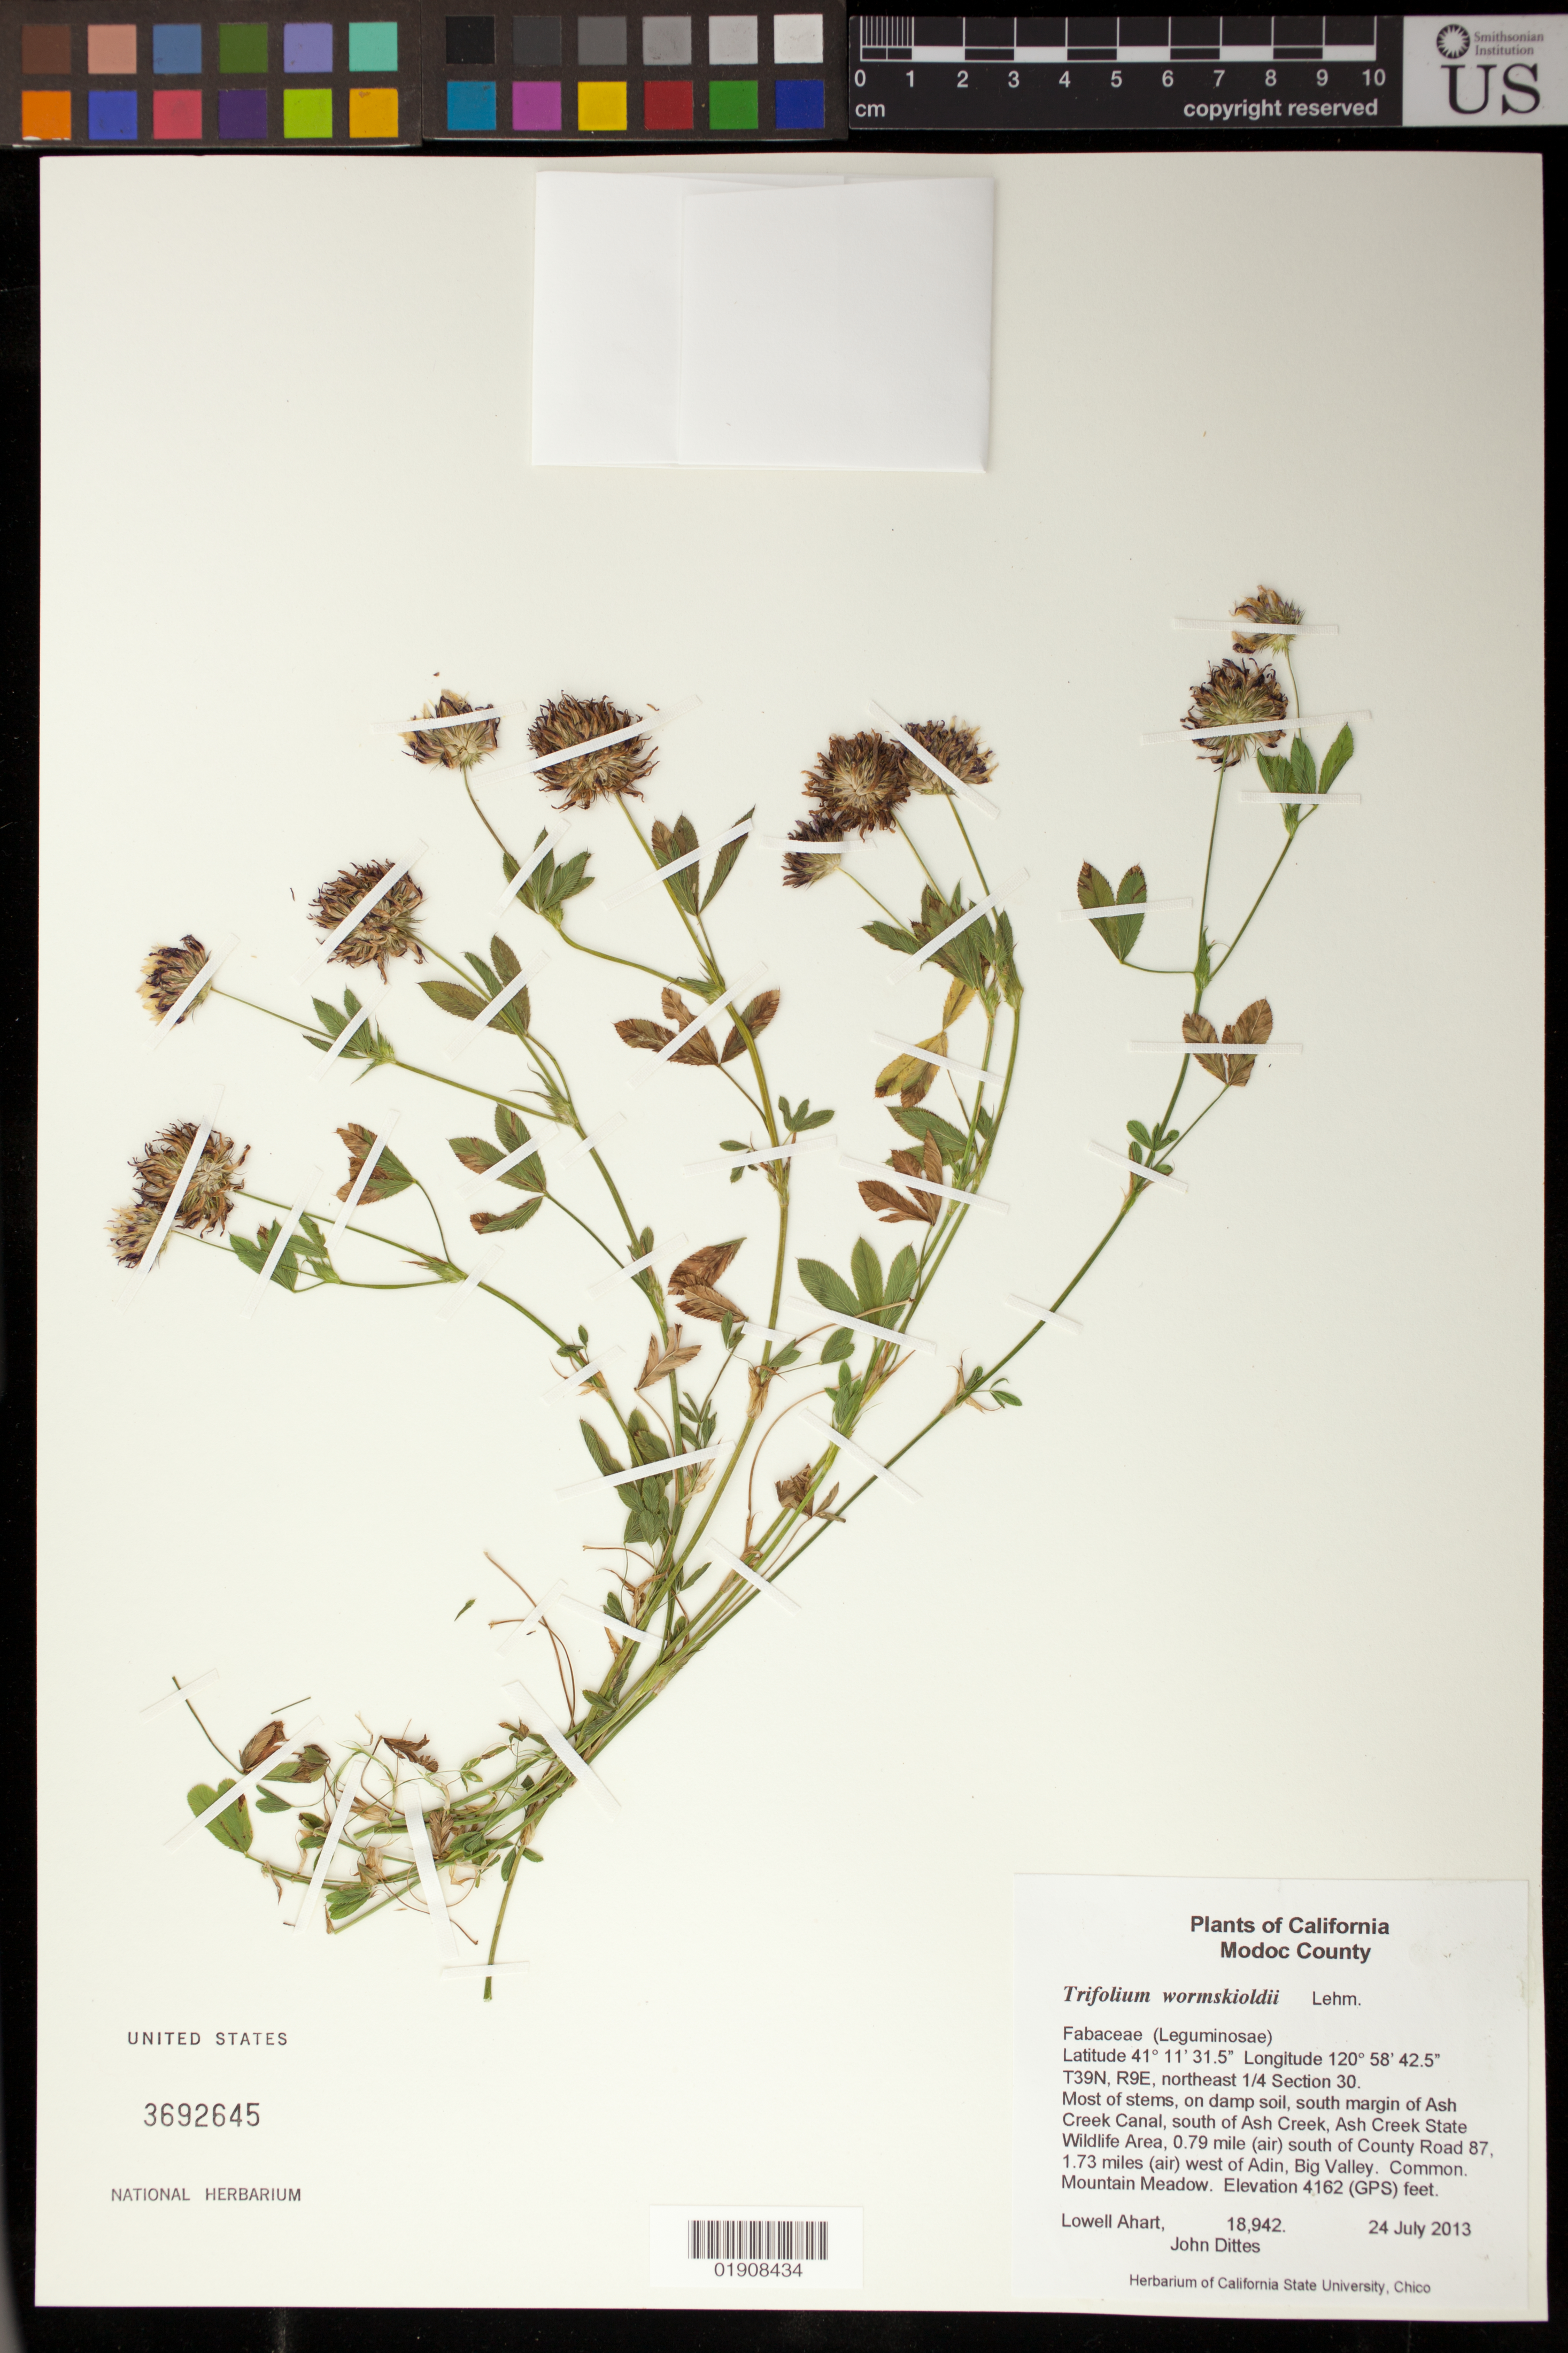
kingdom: Plantae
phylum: Tracheophyta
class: Magnoliopsida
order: Fabales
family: Fabaceae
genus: Trifolium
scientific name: Trifolium wormskioldii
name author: Lehm.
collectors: L. Ahart & J. Dittes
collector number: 18942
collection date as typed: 24 Jul 2013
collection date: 2013-07-24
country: United States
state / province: California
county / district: Modoc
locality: South margin of Ash Creek Canal, south of Ash Creek, Ash Creek State Wildlife Area, 0.79 mile (air) south of County Road 87, 1.73 miles (air) west of Adin, Big Valley.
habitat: Mountain Meadow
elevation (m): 1269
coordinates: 41 11 31.5 N, 120 58 42.5 W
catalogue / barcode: US 3692645